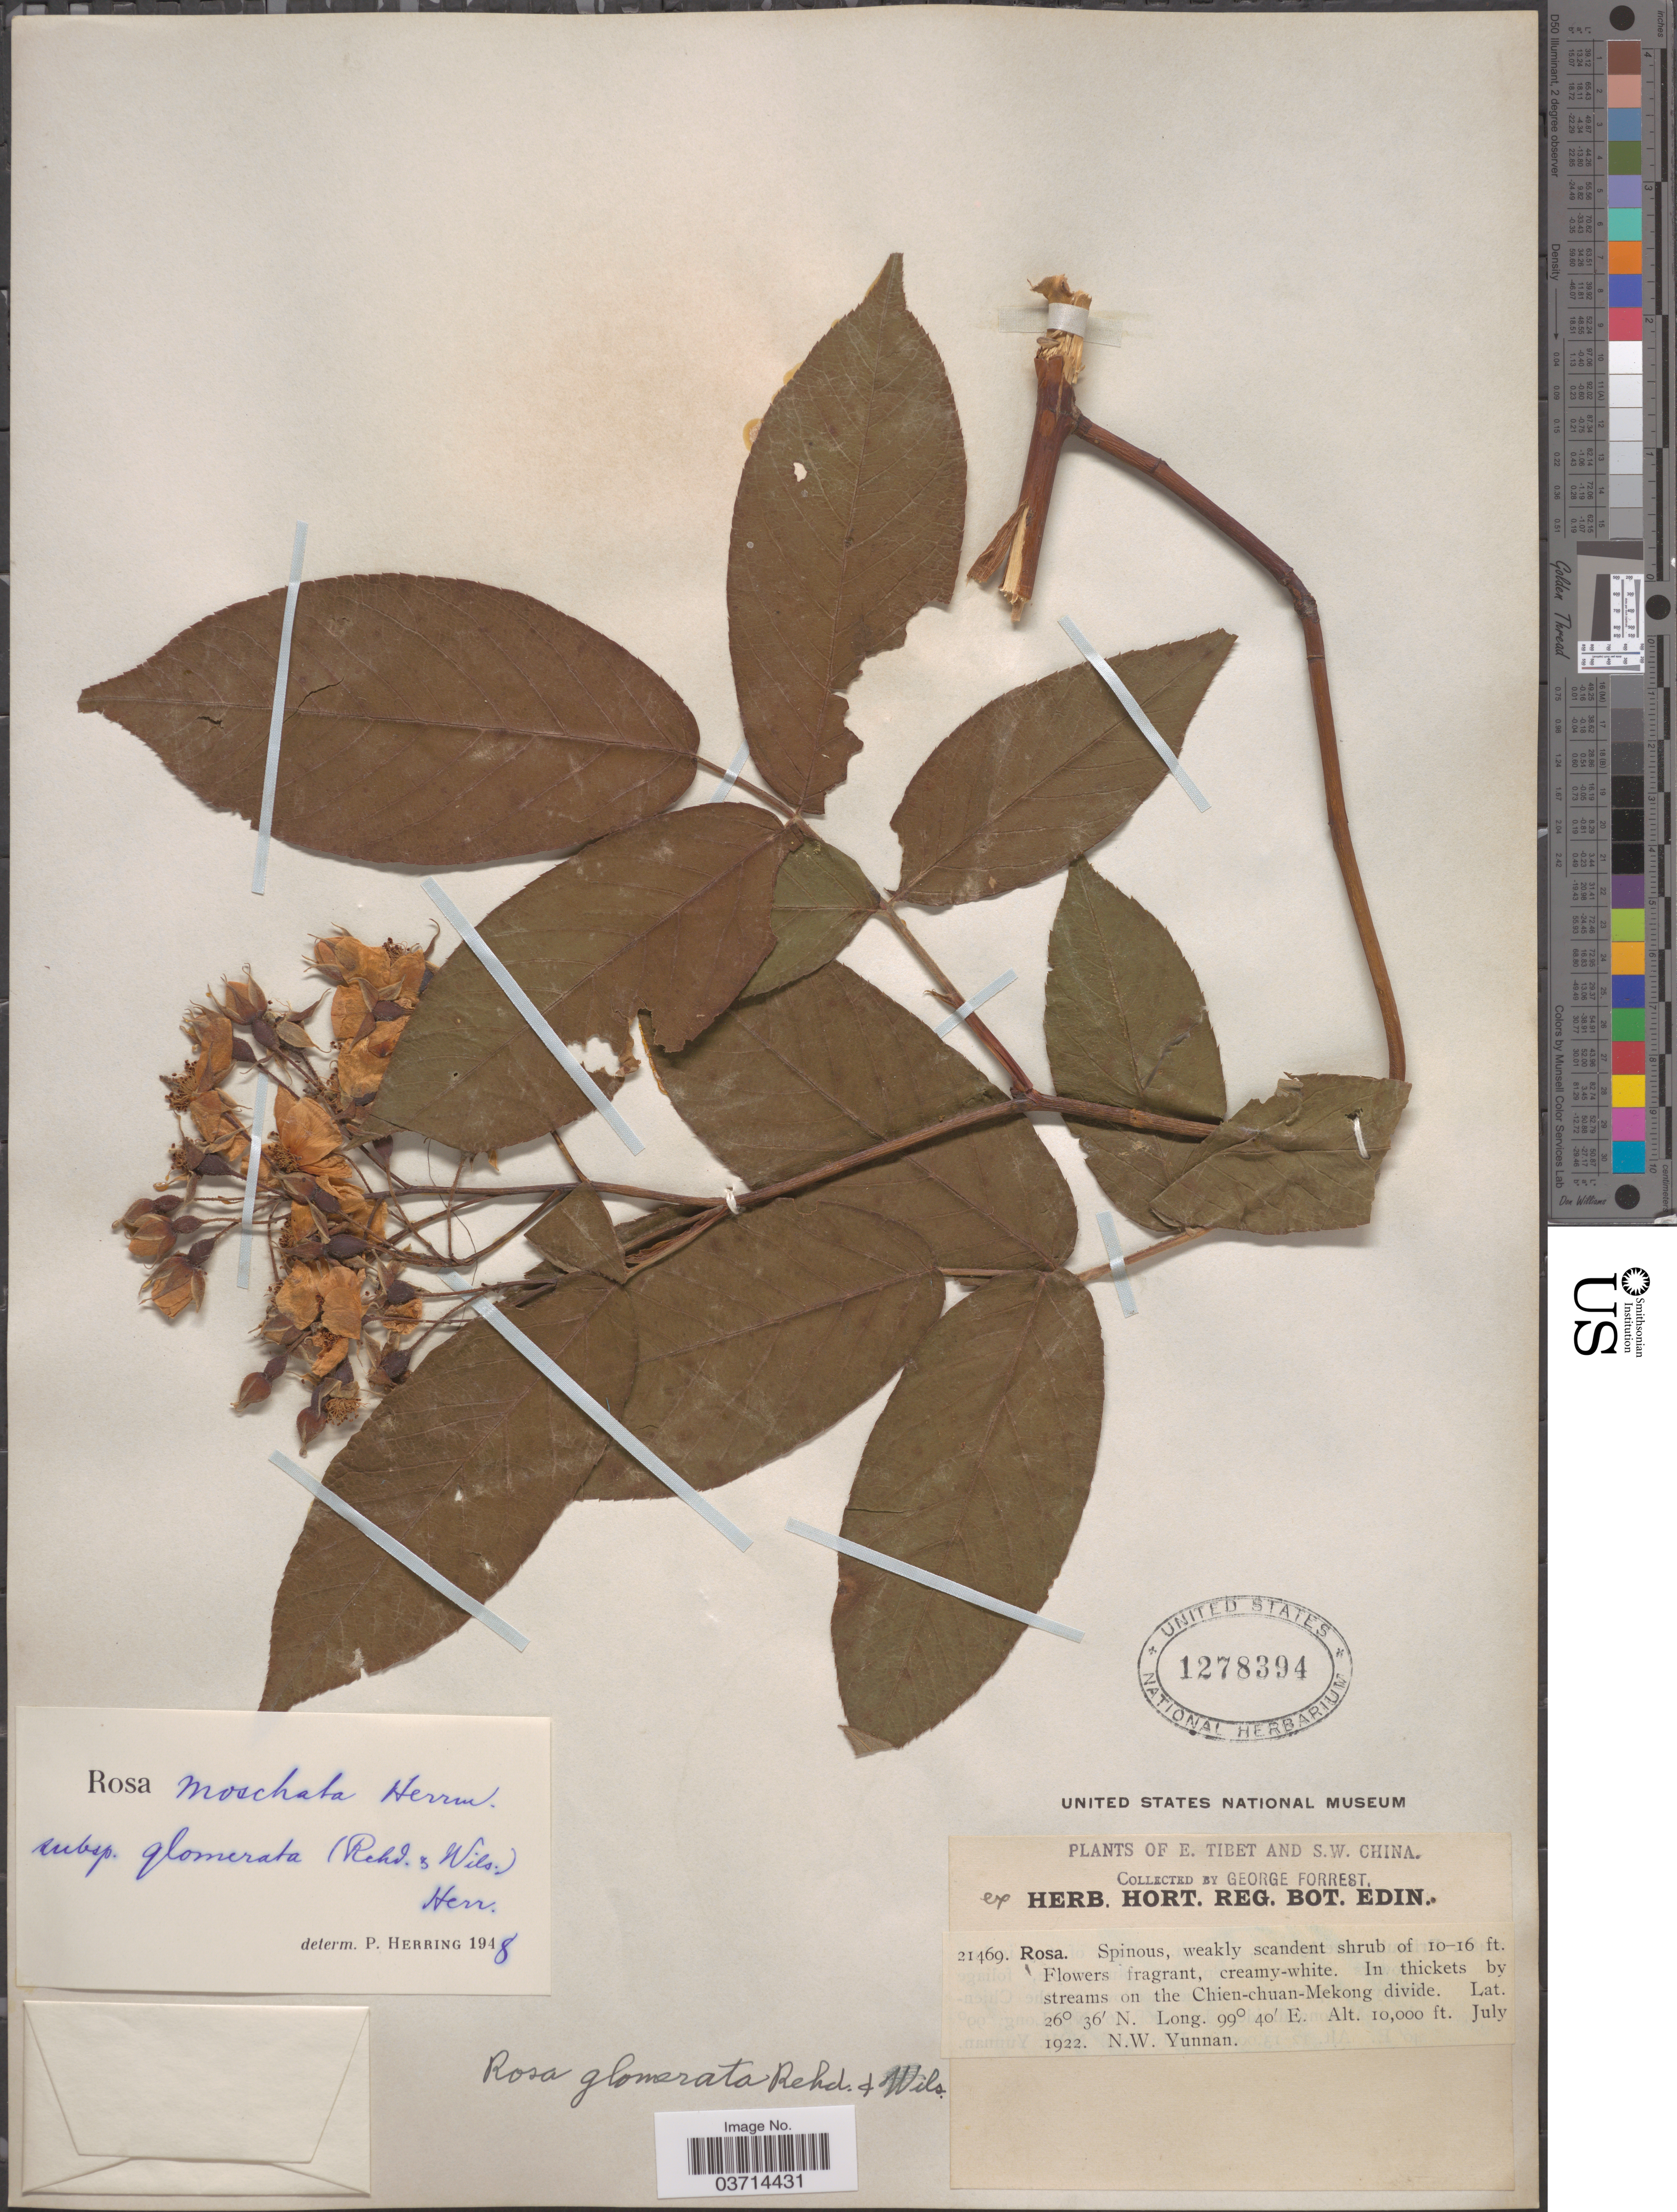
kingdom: Plantae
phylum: Tracheophyta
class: Magnoliopsida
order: Rosales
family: Rosaceae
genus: Rosa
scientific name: Rosa glomerata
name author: Rehder & E.H. Wilson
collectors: G. Forrest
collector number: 21469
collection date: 1922-07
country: China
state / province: Yunnan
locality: S.W. China. In thickets by streams on the Chien-chuan-Mekong divide.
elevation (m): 3048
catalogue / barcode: US 1278394